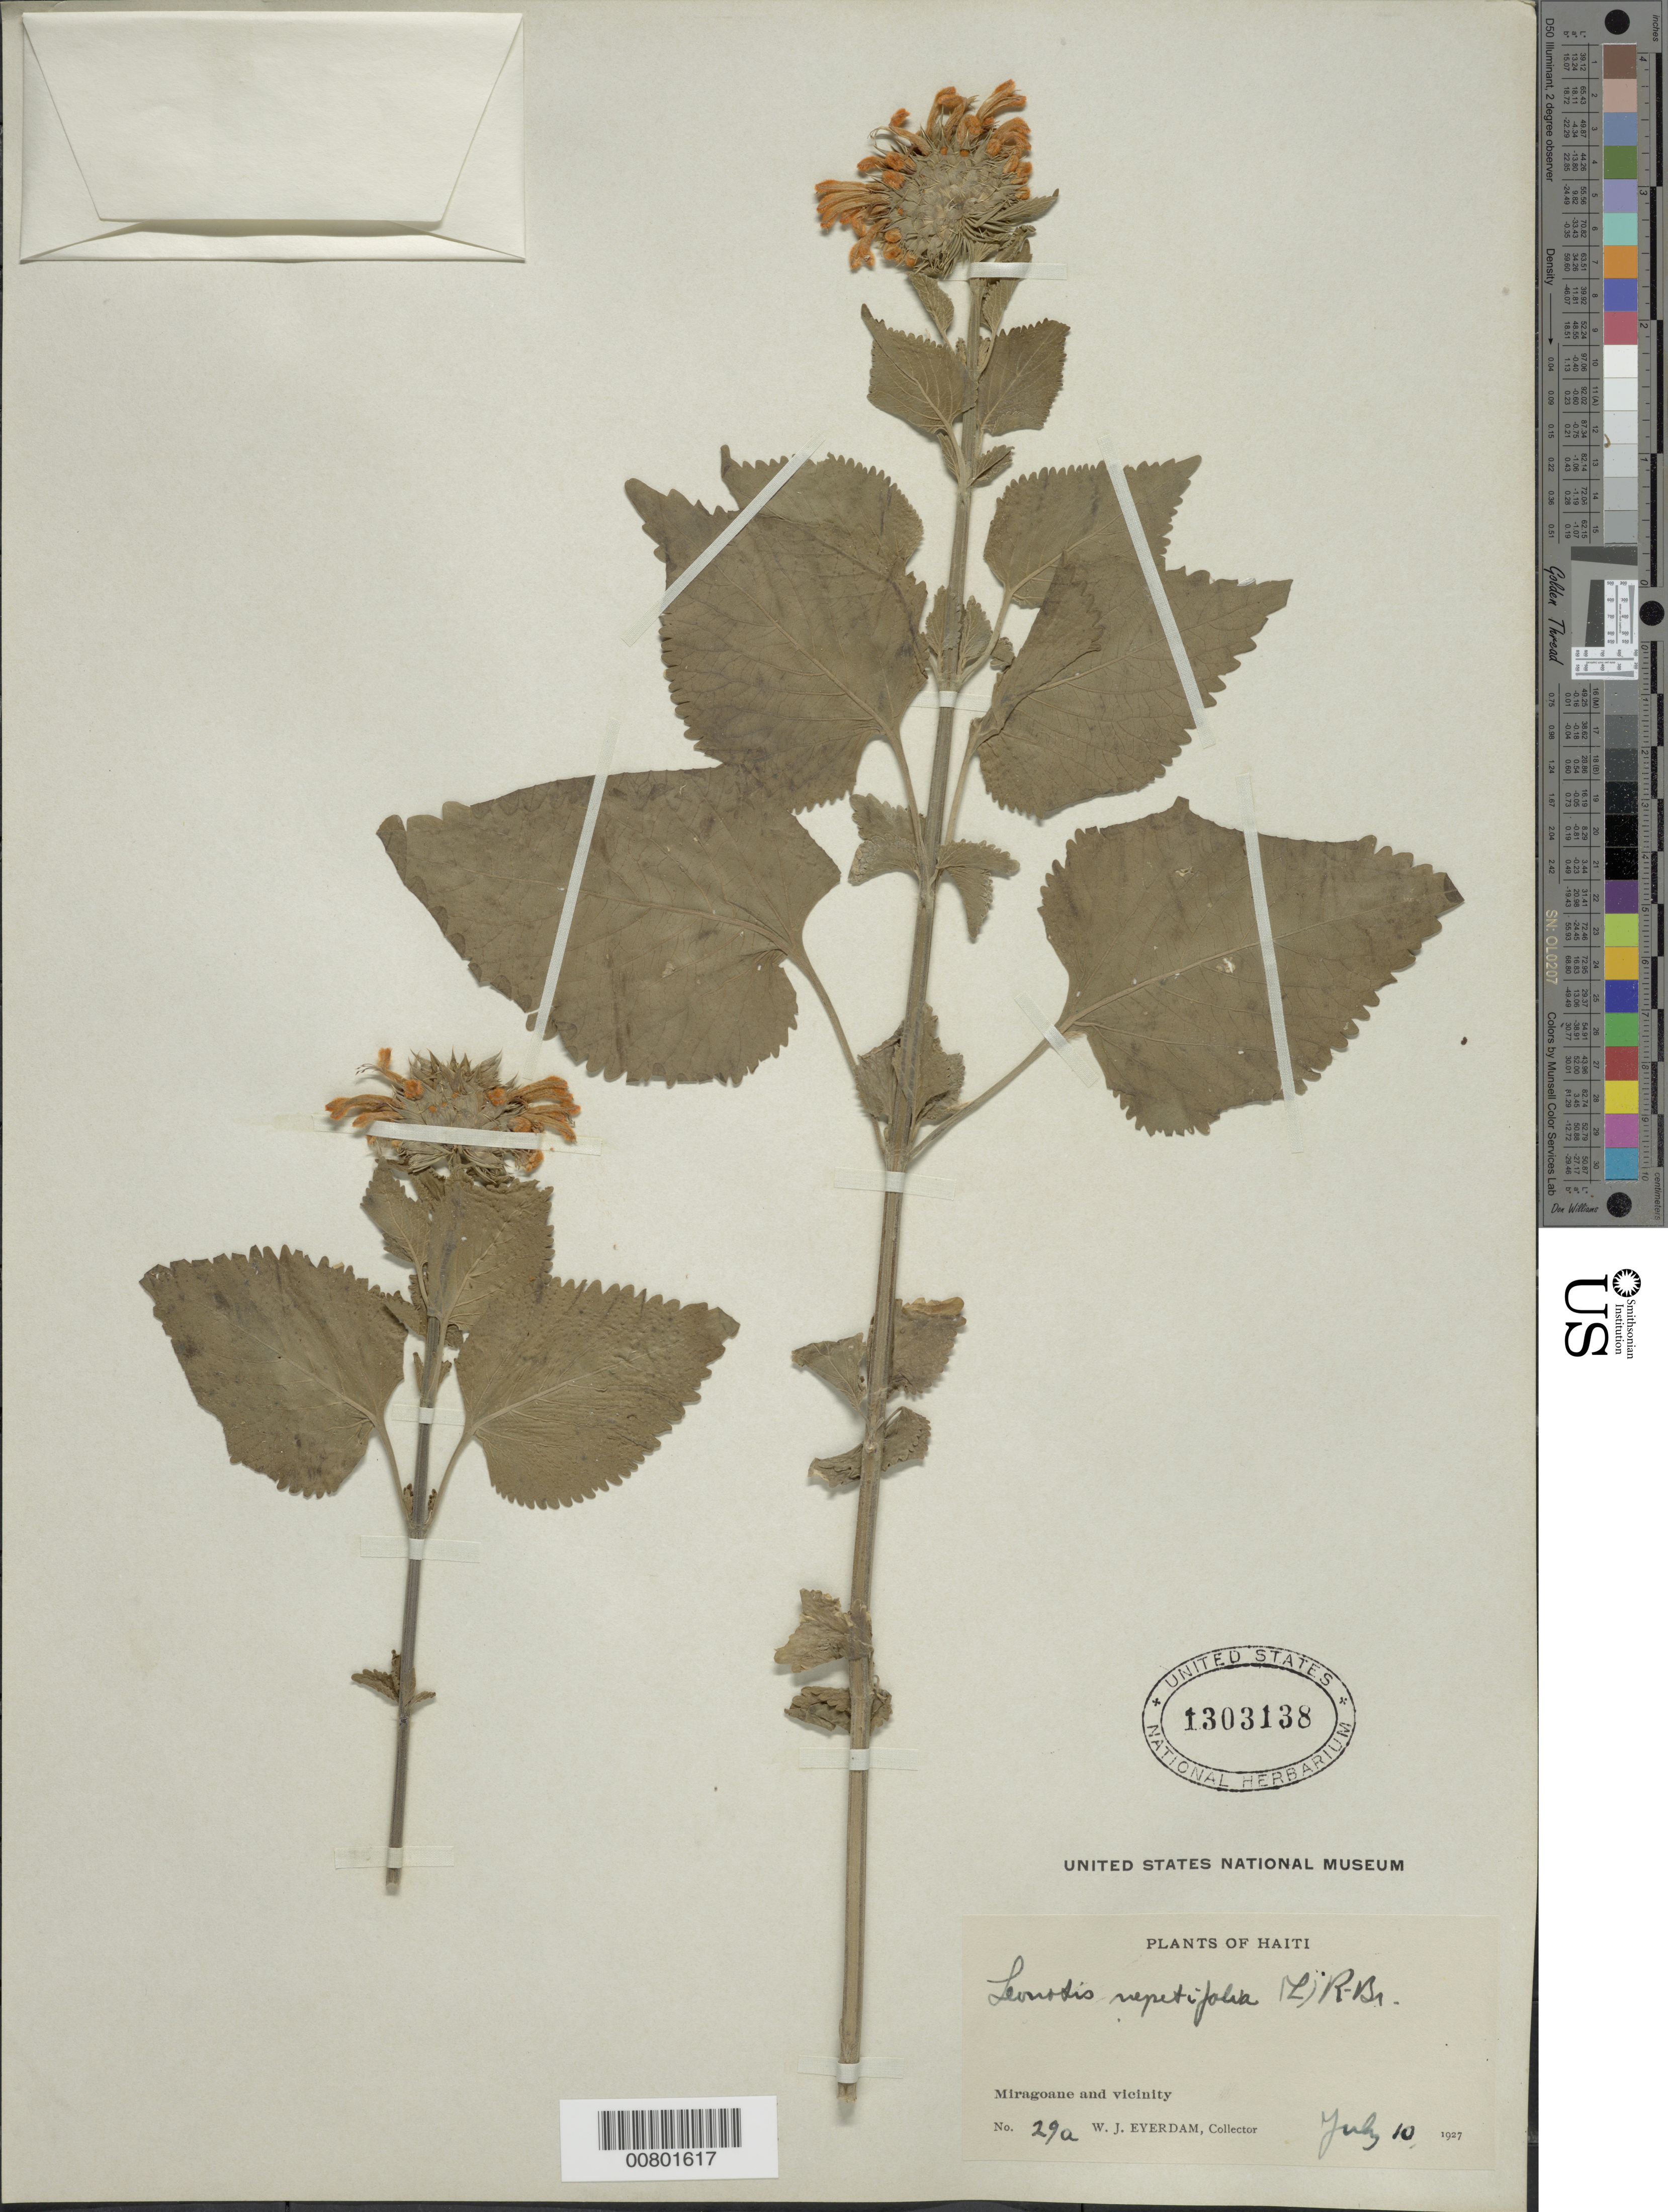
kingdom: Plantae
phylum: Tracheophyta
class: Magnoliopsida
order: Lamiales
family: Lamiaceae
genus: Leonotis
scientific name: Leonotis nepetifolia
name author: (L.) R. Br.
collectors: W. J. Eyerdam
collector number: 29A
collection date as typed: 10 Jul 1927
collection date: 1927-07-10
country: Haiti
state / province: Grand'Anse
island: Hispaniola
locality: Miragoane and vicinity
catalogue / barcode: US 1303138